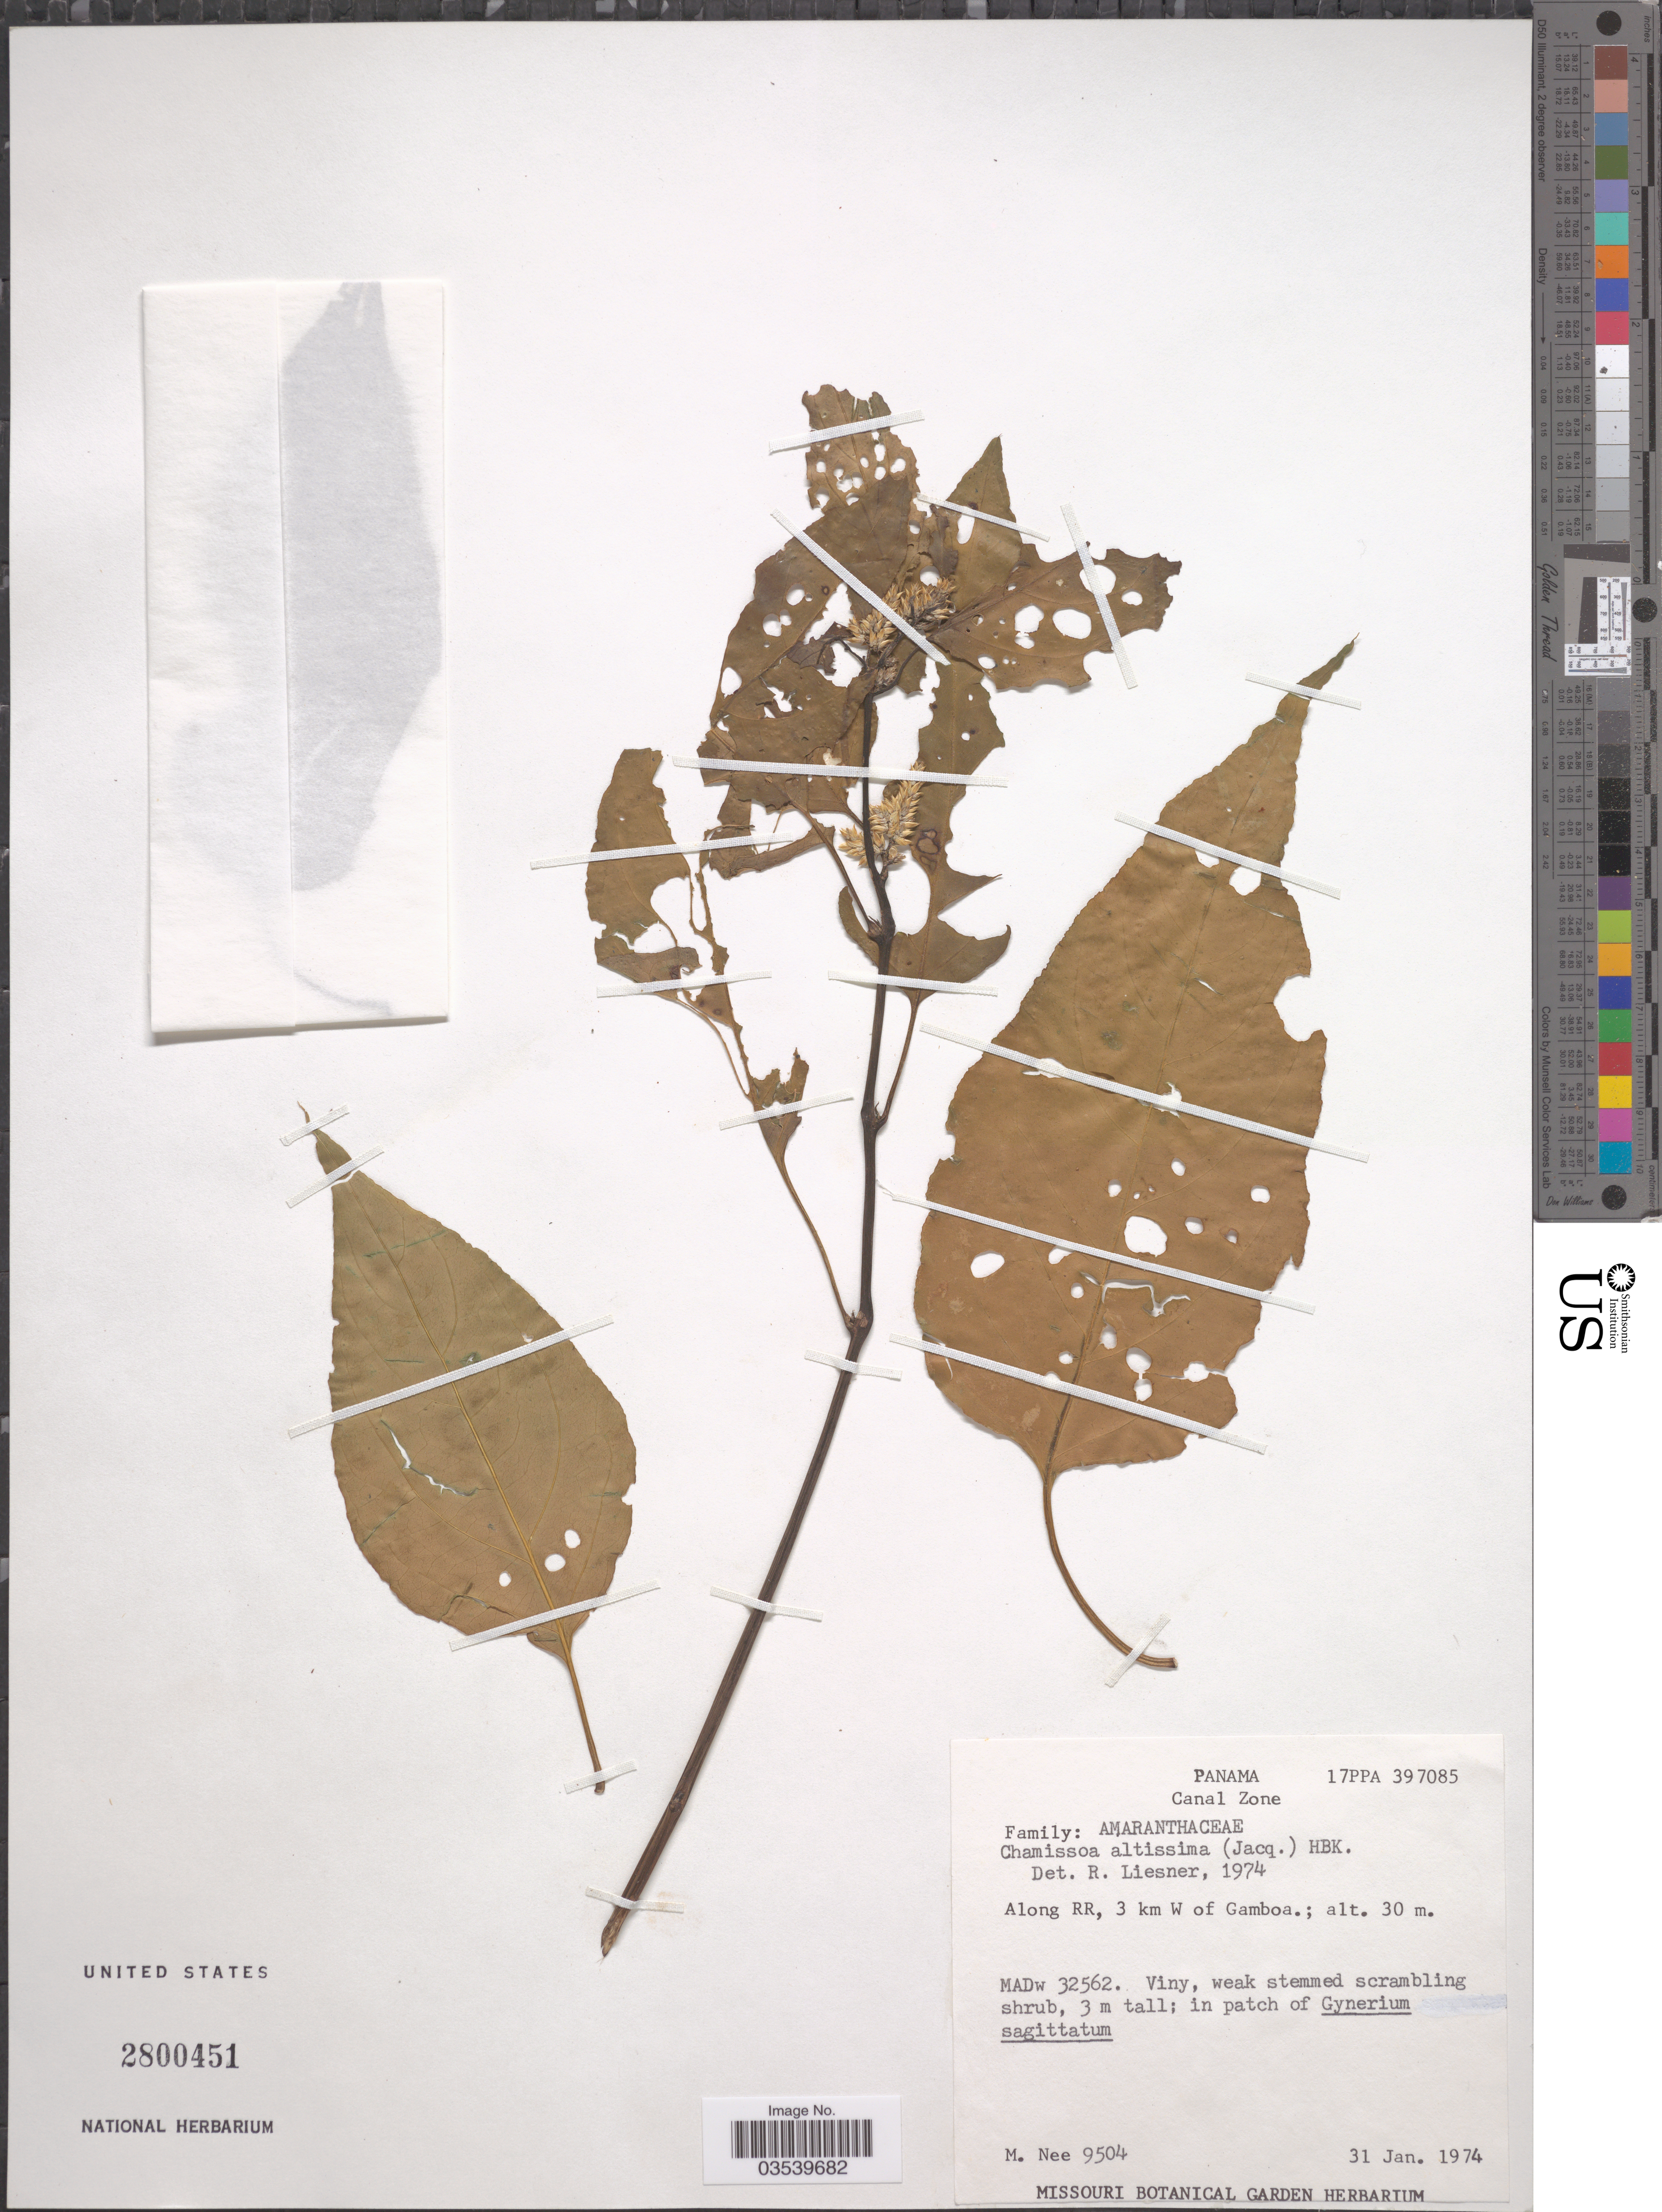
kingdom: Plantae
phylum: Tracheophyta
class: Magnoliopsida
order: Caryophyllales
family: Amaranthaceae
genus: Chamissoa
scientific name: Chamissoa altissima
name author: (Jacq.) Kunth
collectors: M. Nee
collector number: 9504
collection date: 1974-01-31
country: Panama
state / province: Colón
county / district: Canal Zone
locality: Canal Zone. Along RR, 3 km W of Gamboa. MADw 32562 [unsure placement].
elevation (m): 30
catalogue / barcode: US 2800451